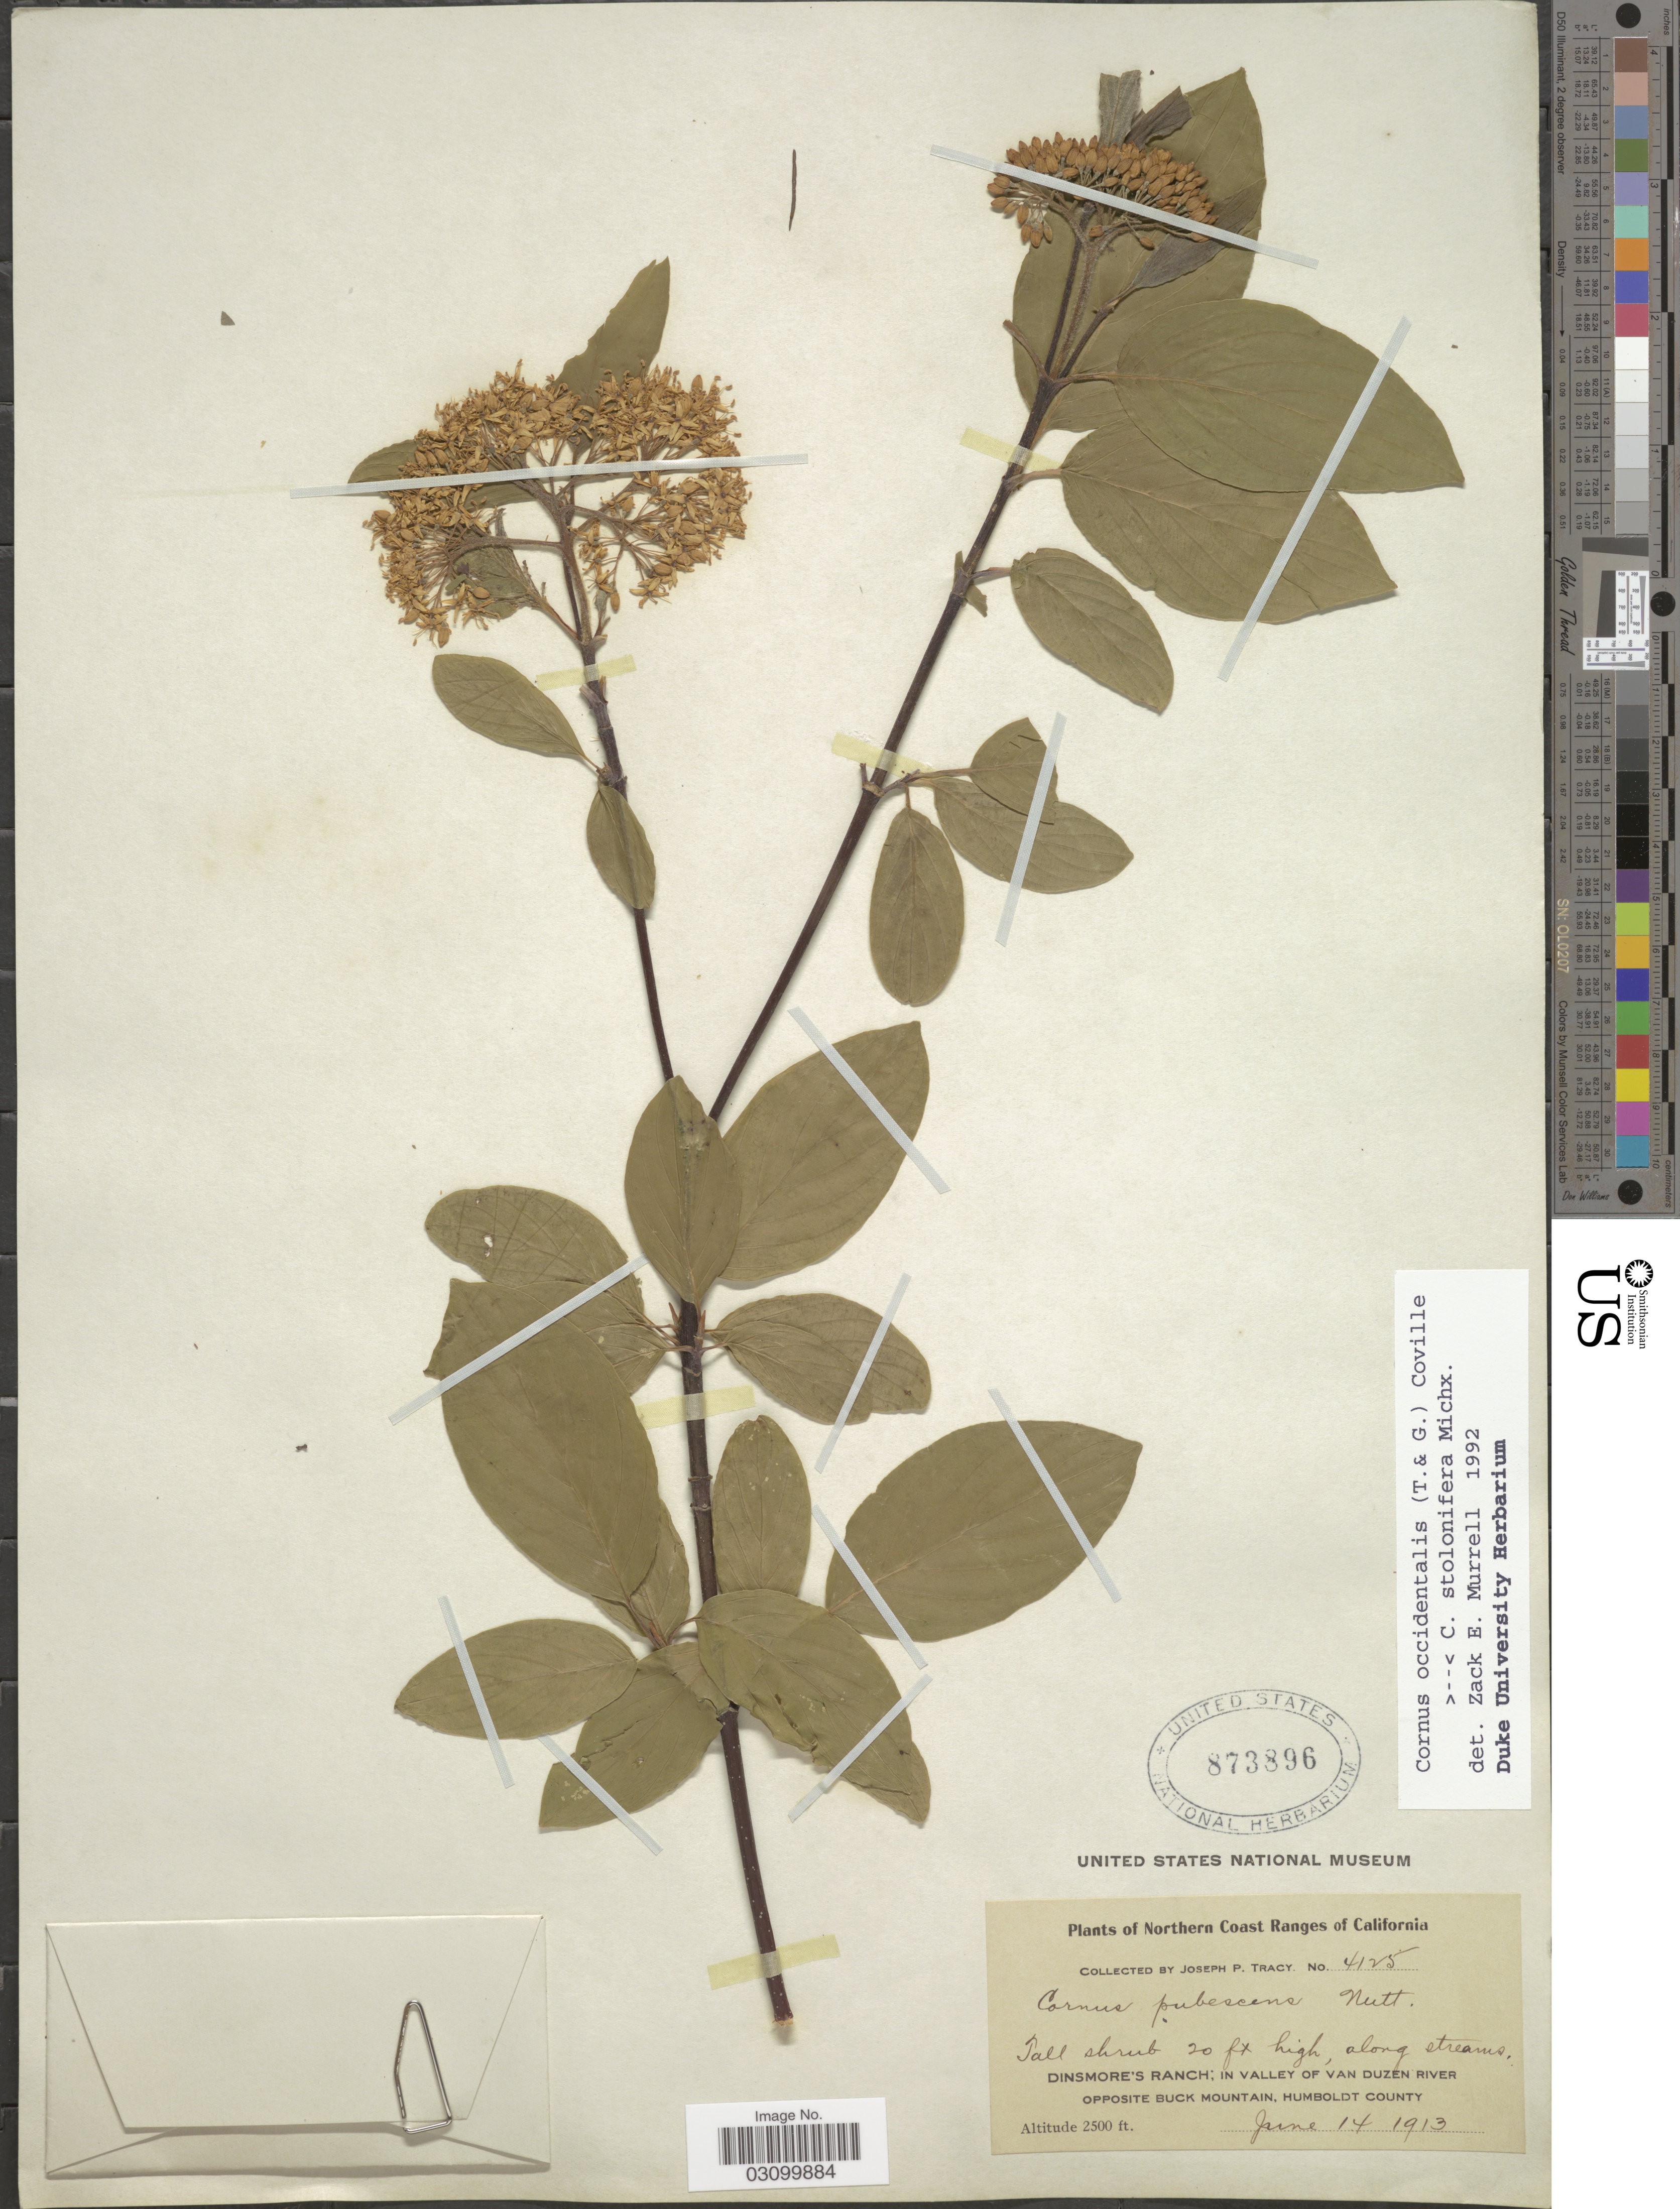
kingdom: Plantae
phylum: Tracheophyta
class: Magnoliopsida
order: Cornales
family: Cornaceae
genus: Cornus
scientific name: Cornus sp.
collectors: J. Tracy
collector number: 4125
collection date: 1913-06-14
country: United States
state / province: California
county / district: Humboldt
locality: Northern Coast Ranges of California. Dinsmore's Ranch; in valley of Van Duzen River. Opposite Buck Mountain, Humboldt County.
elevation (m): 762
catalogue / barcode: US 873896